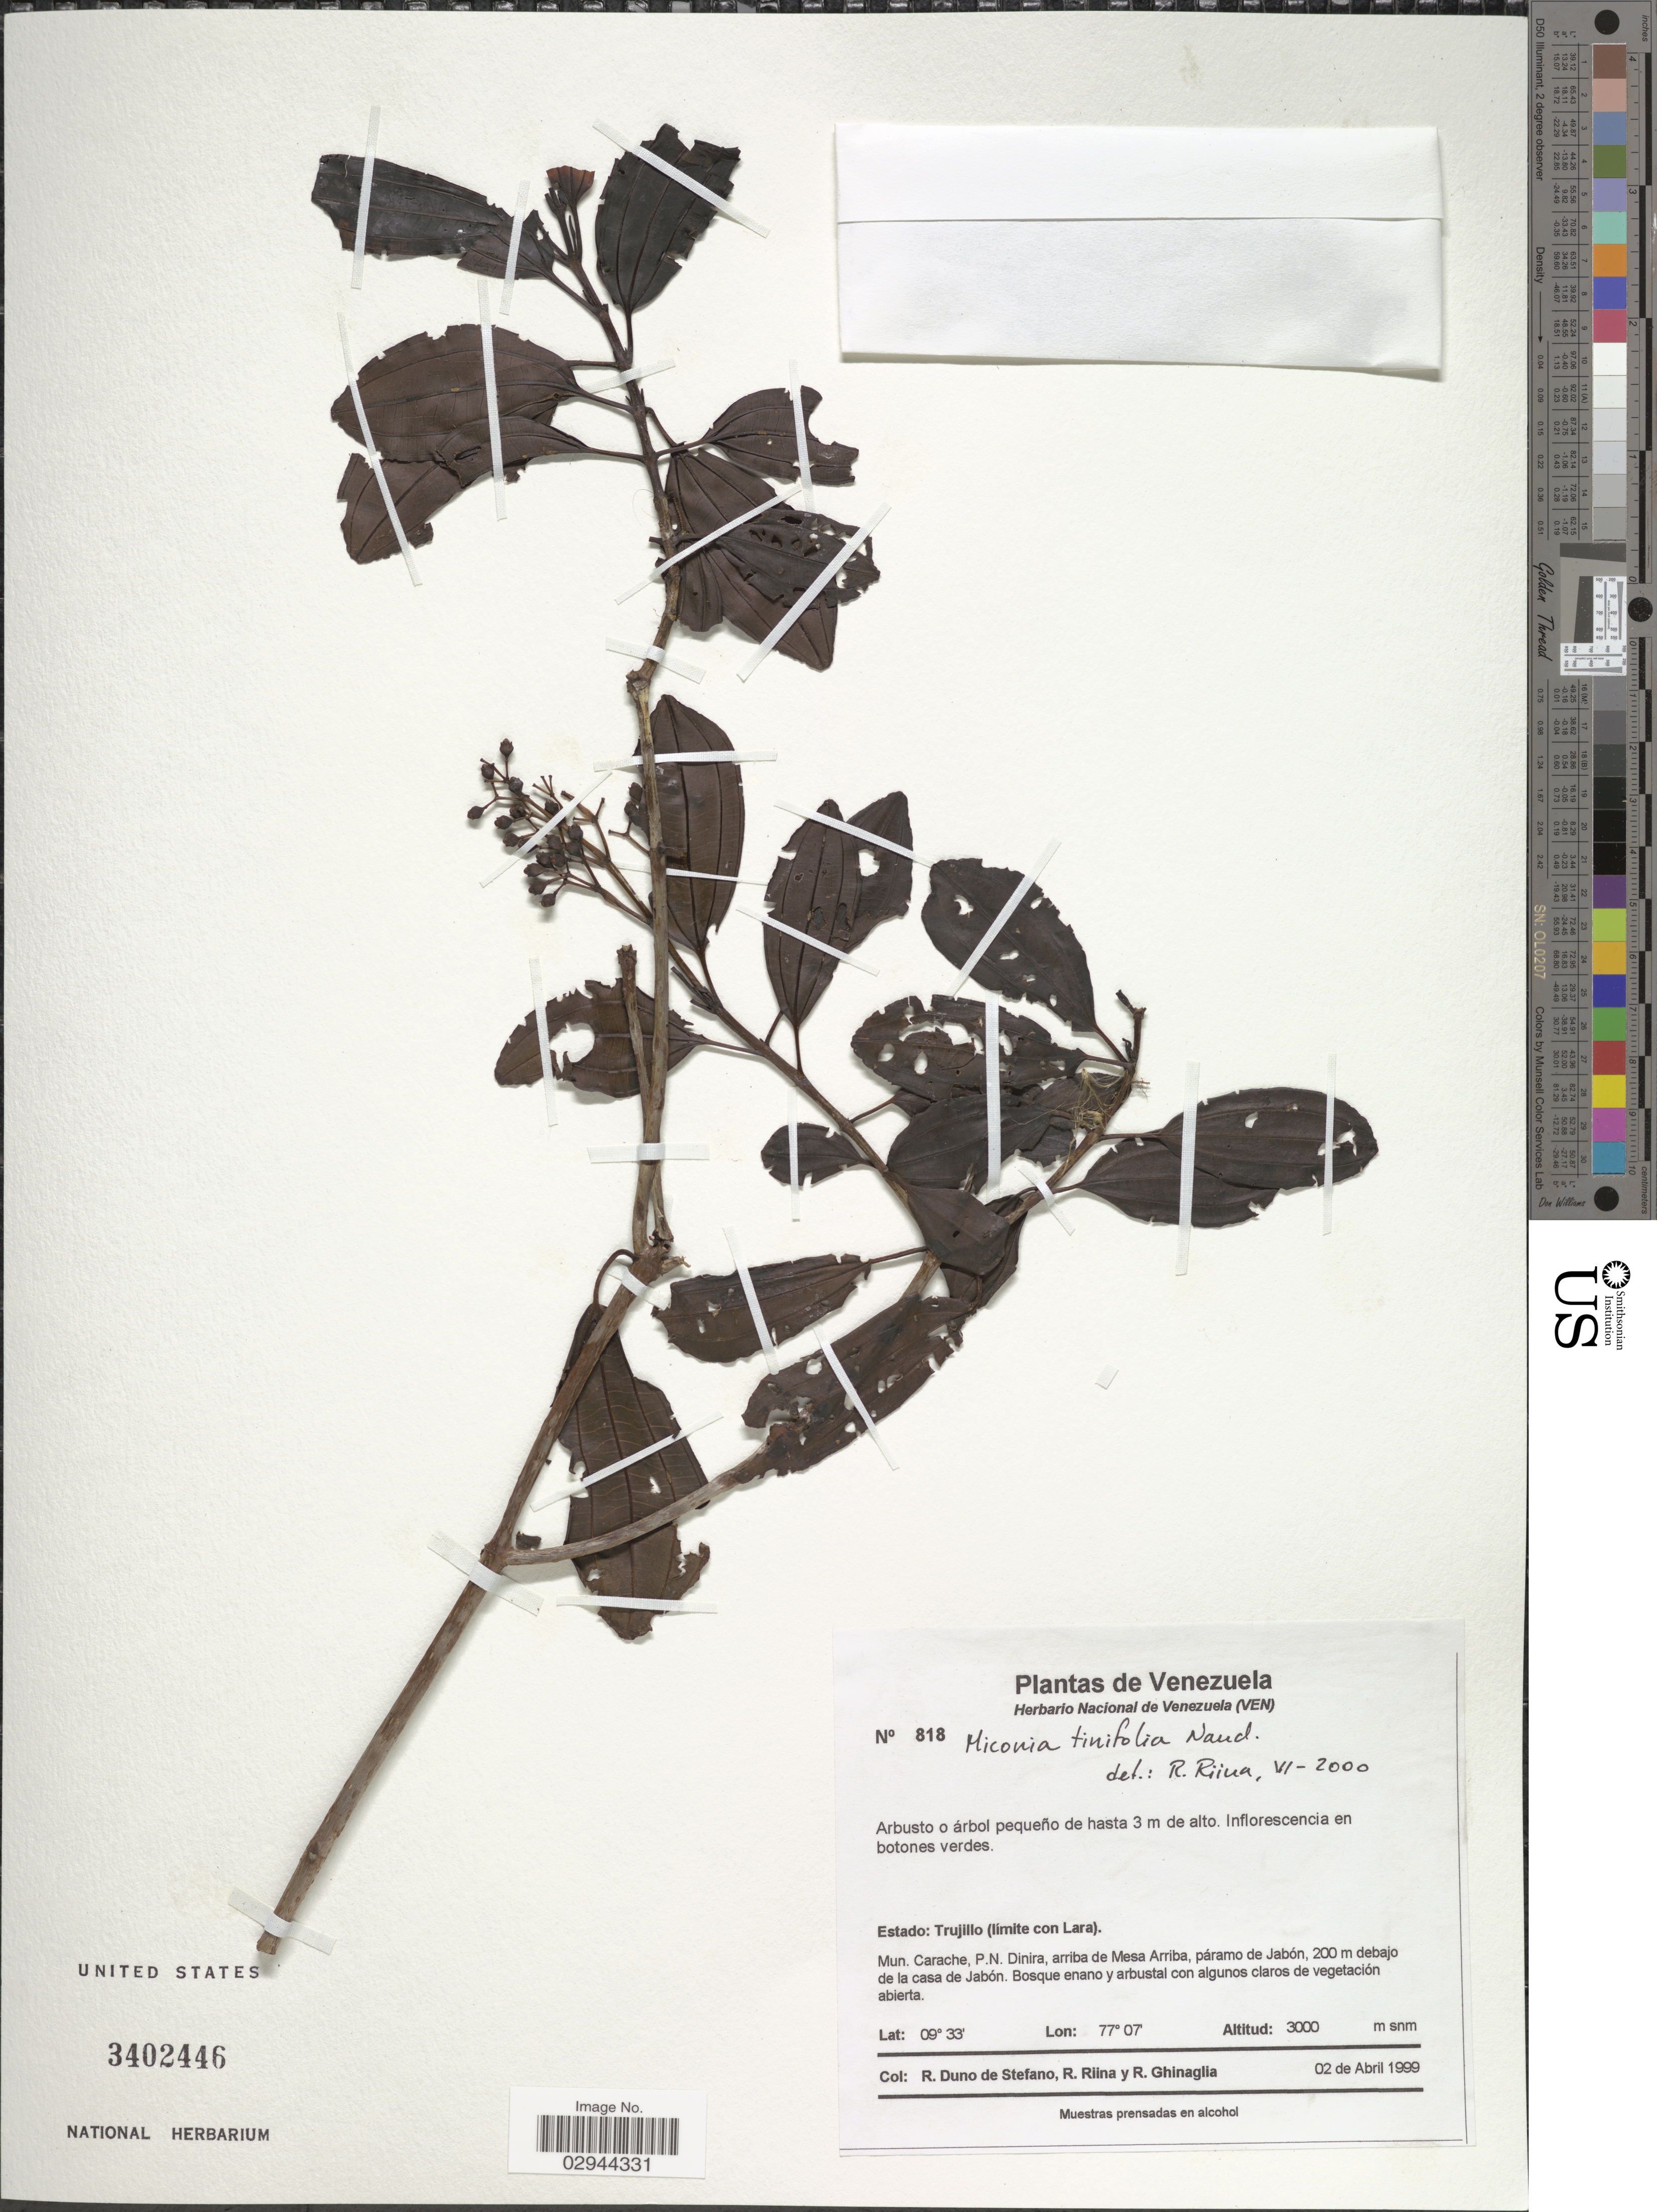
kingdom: Plantae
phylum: Tracheophyta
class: Magnoliopsida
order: Myrtales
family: Melastomataceae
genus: Miconia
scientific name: Miconia tinifolia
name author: Naudin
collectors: R. Duno de Stefano, R. Riina & R. Ghinaglia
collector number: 818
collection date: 1999-04-02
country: Venezuela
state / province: Trujillo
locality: Estado: Trujillo (límite con Lara). Mun. Carache, P.N. Dinira, arriba de Mesa Arriba, páramo de Jabón, 200 m debajo de la casa de Jabón.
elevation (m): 3000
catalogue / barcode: US 3402446